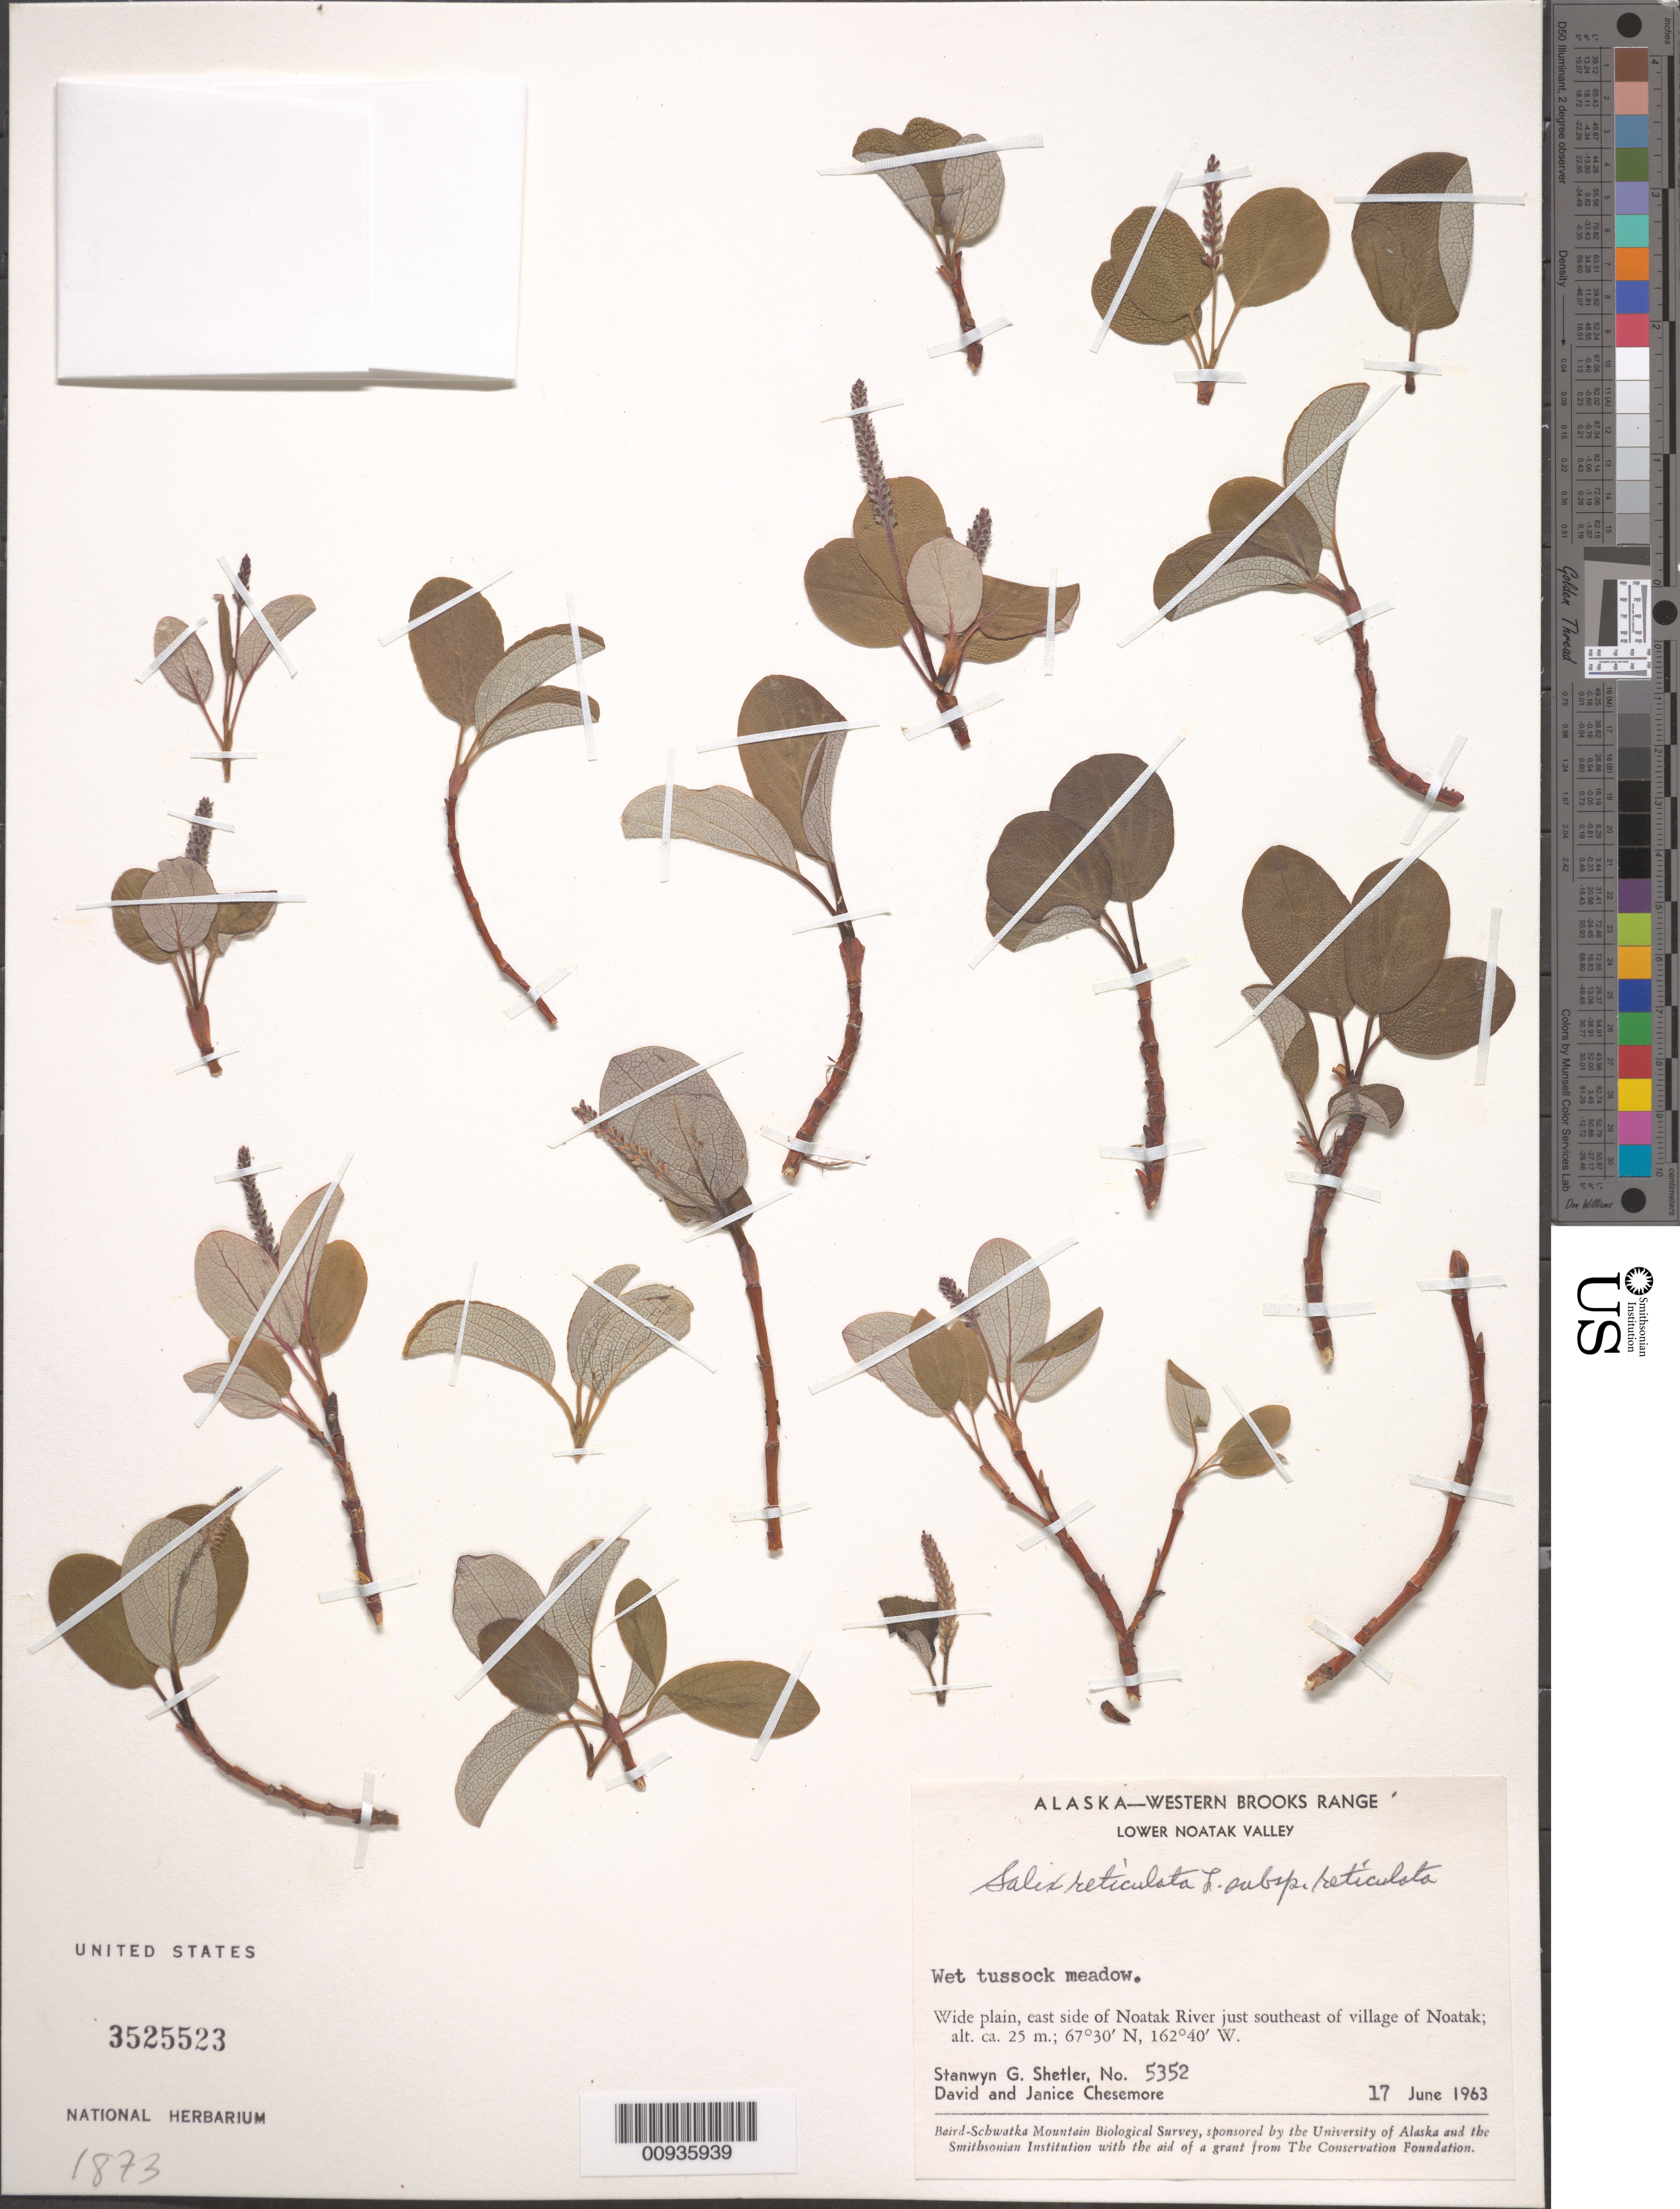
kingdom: Plantae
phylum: Tracheophyta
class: Magnoliopsida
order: Malpighiales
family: Salicaceae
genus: Salix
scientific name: Salix reticulata subsp. reticulata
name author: L.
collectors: S. Shetler, D. Chesemore & J. Chesemore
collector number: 5352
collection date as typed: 17 Jun 1963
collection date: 1963-06-17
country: United States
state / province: Alaska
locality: East side of Noatak River just southeast of village of Noatak. Western Brooks Range, Lower Noatak Valley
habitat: Wide plain. Wet tussock meadow.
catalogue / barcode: US 3525523